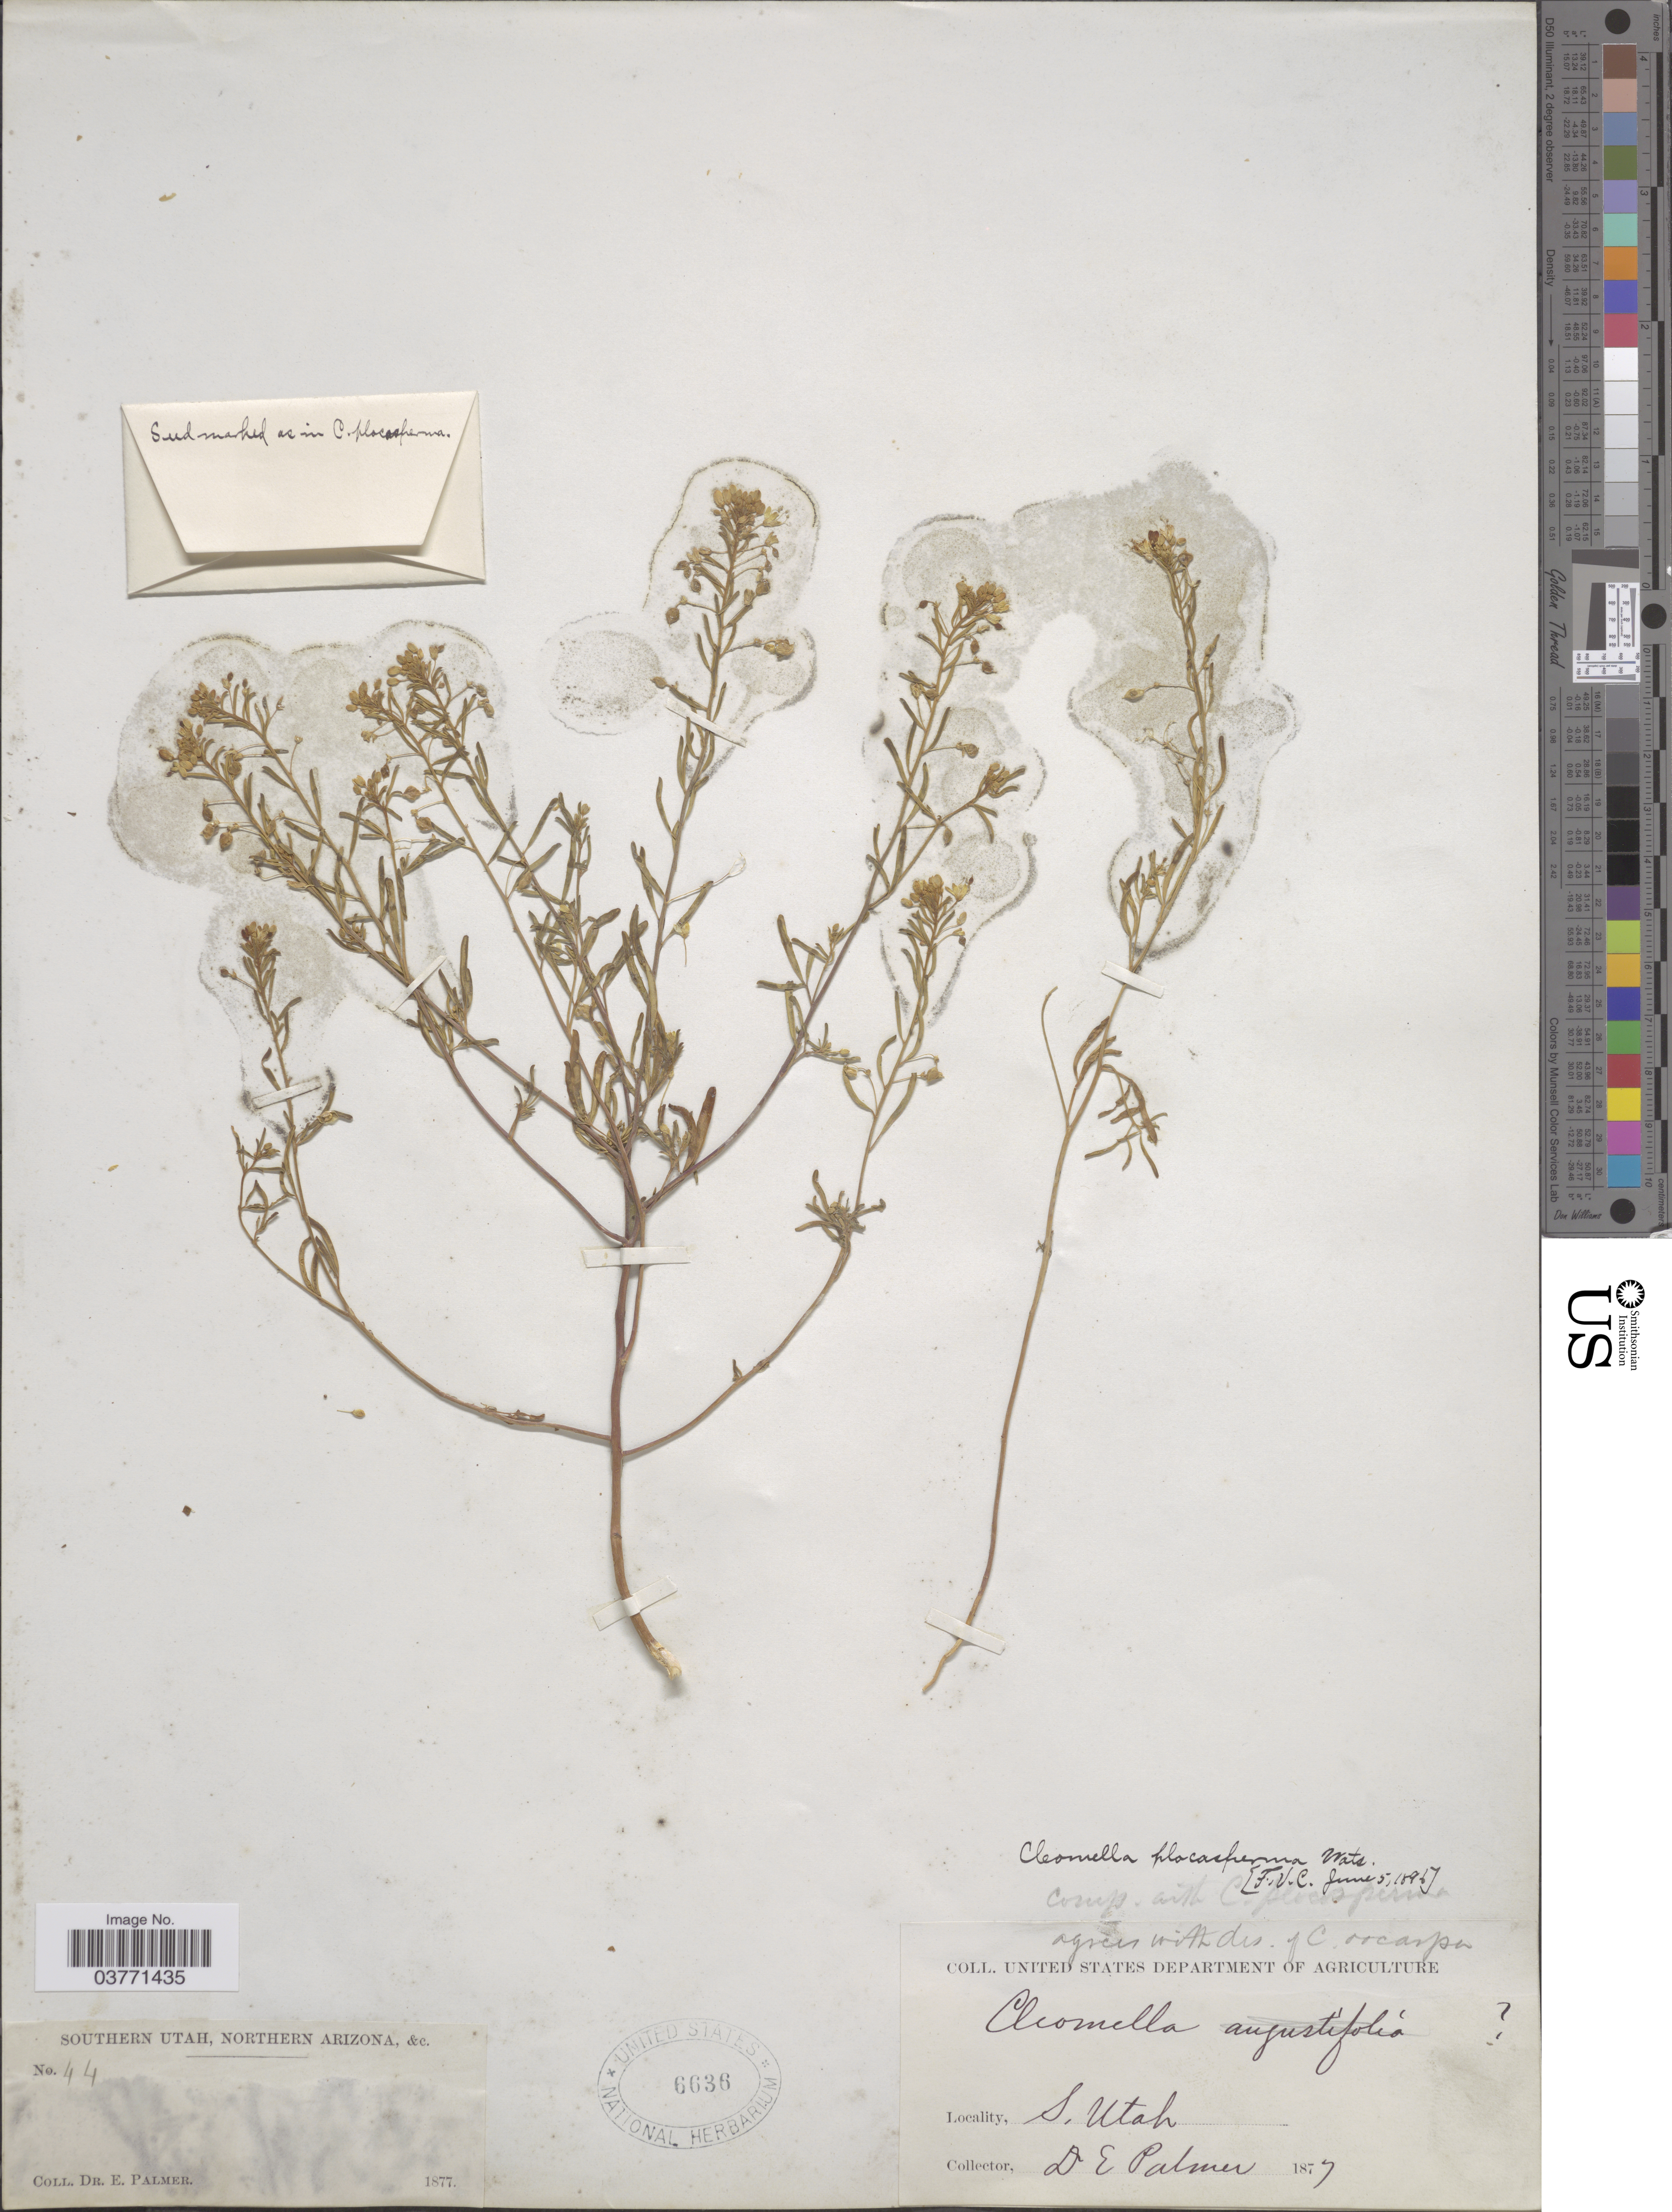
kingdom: Plantae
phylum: Tracheophyta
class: Magnoliopsida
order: Brassicales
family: Cleomaceae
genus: Cleomella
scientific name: Cleomella plocasperma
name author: S. Watson in C. King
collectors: E. Palmer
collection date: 1877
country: United States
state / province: Utah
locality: S. Utah.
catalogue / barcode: US 6636